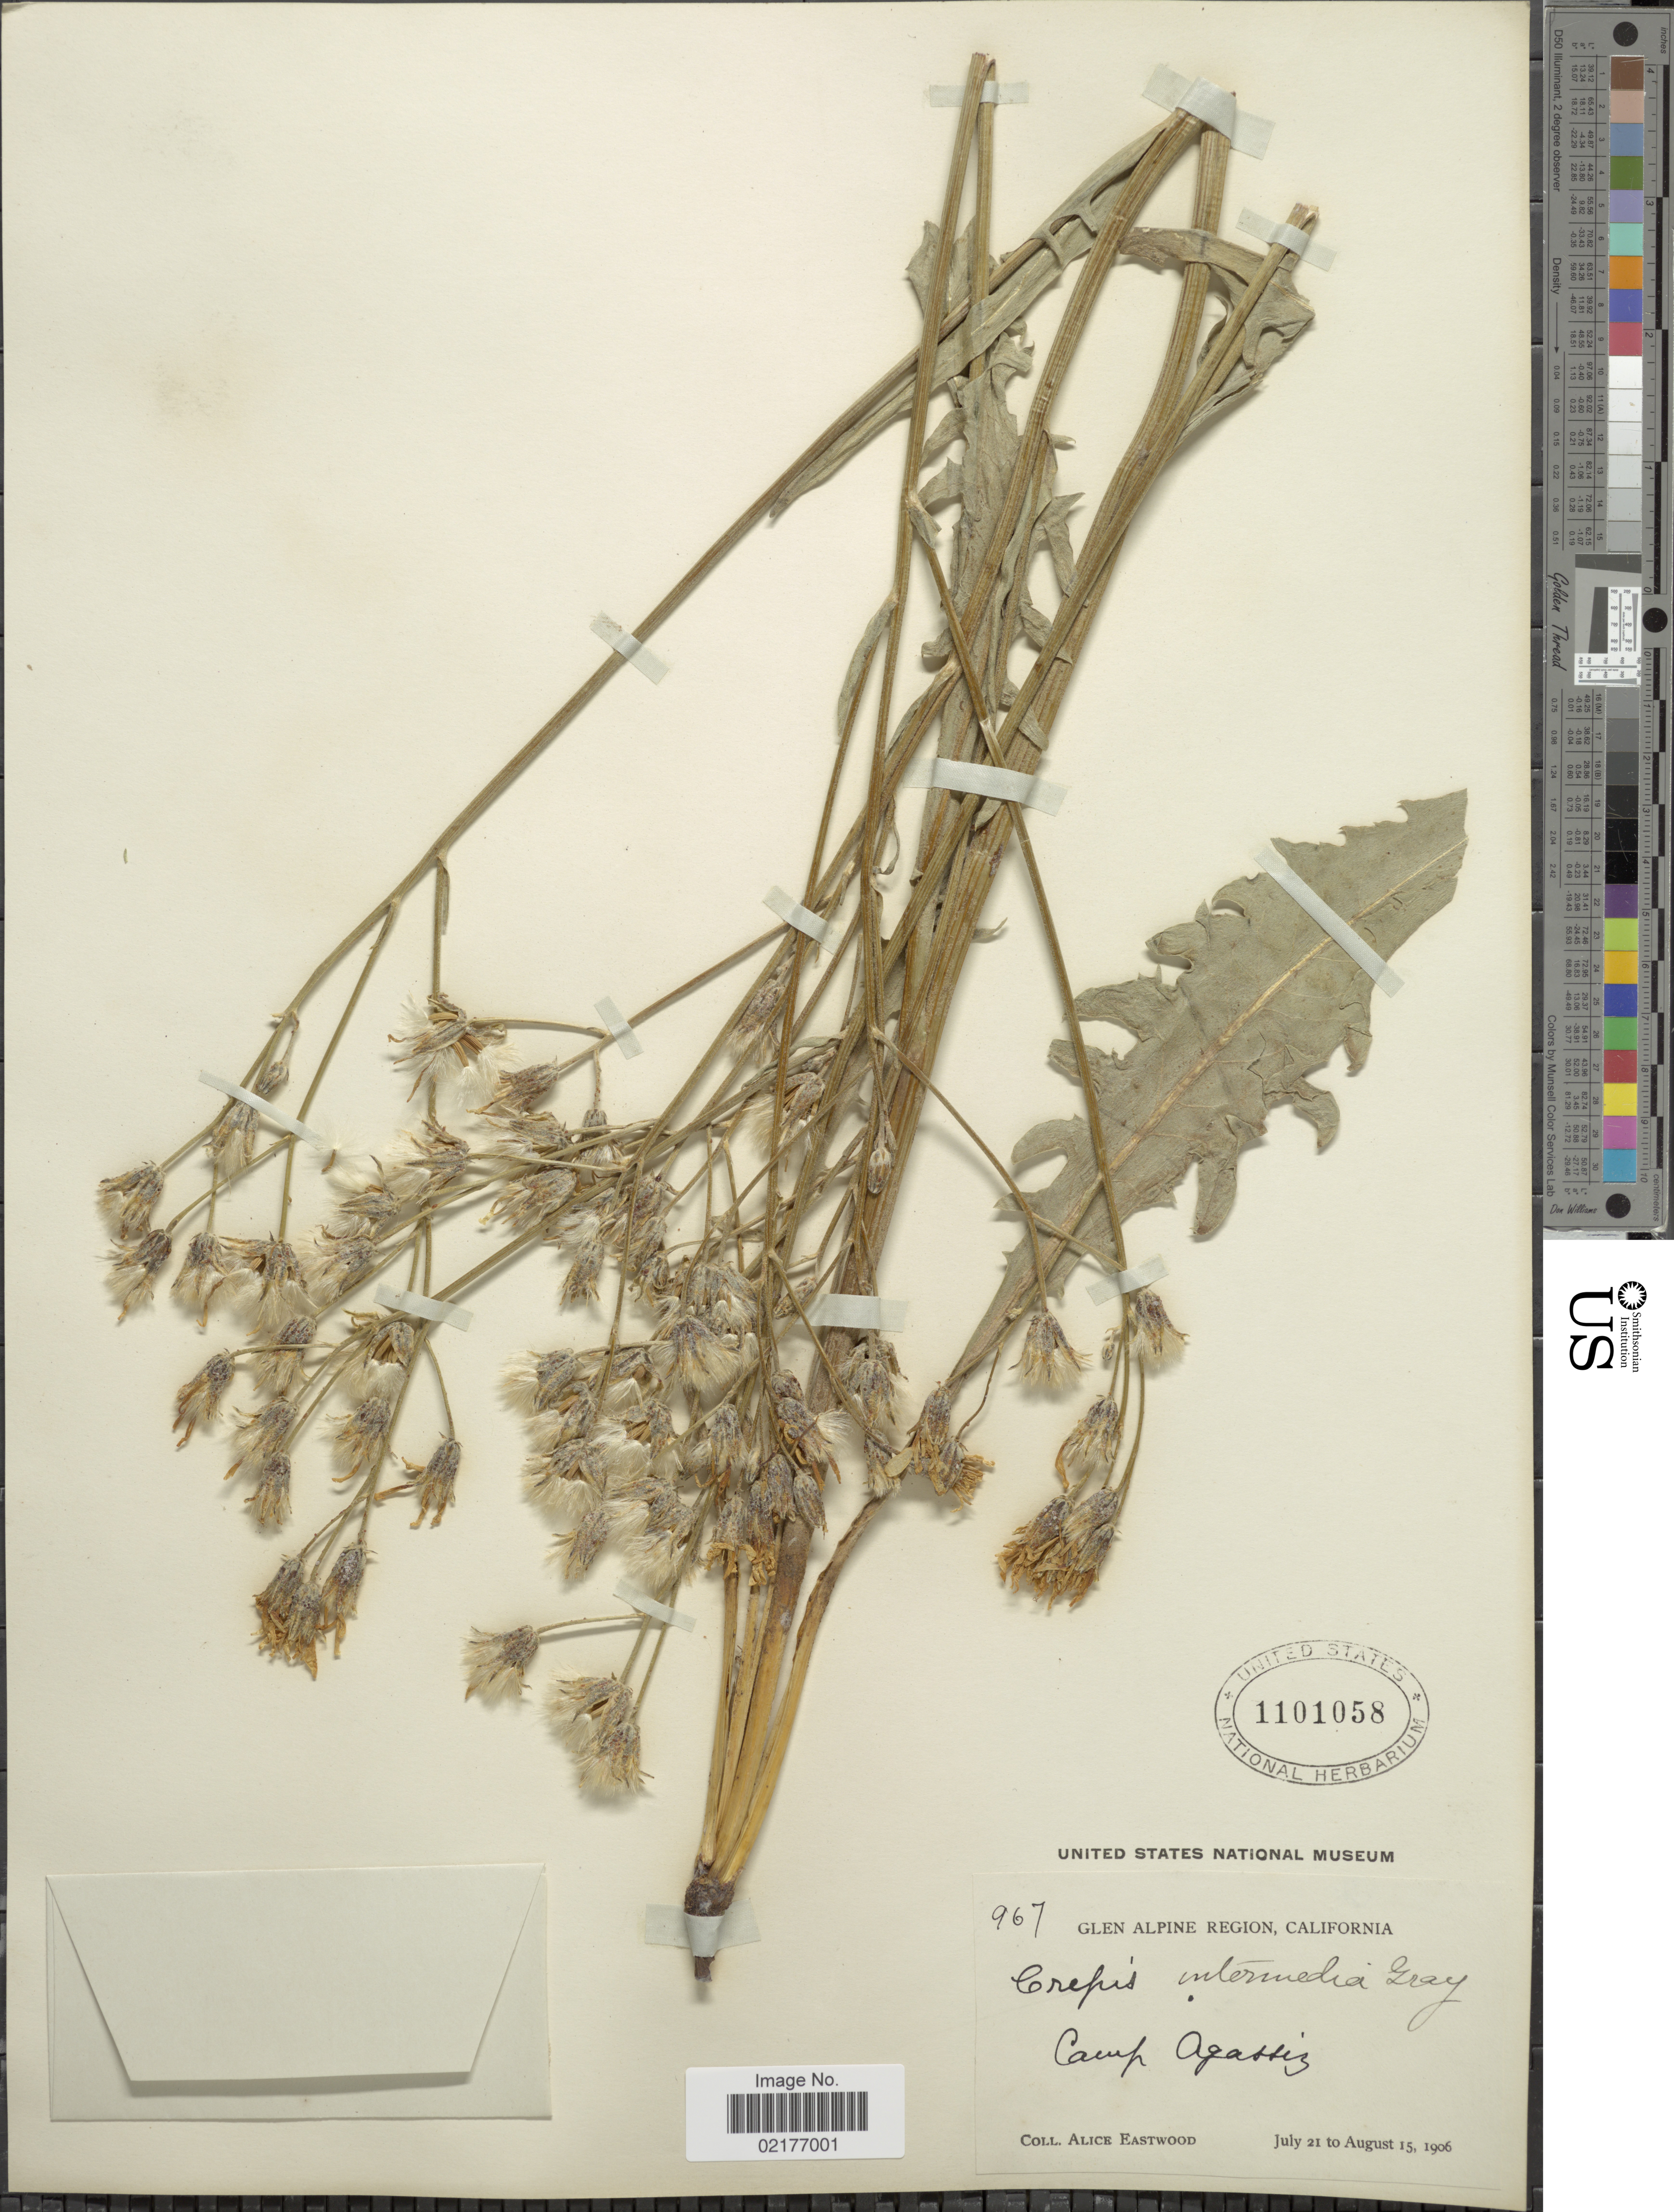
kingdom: Plantae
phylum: Tracheophyta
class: Magnoliopsida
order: Asterales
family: Asteraceae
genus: Crepis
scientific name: Crepis intermedia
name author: A. Gray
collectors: A. Eastwood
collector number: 967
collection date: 1906-07-21/1906-08-15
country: United States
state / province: California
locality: Glen Alpine Region, California, Camp Agattiz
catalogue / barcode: US 1101058